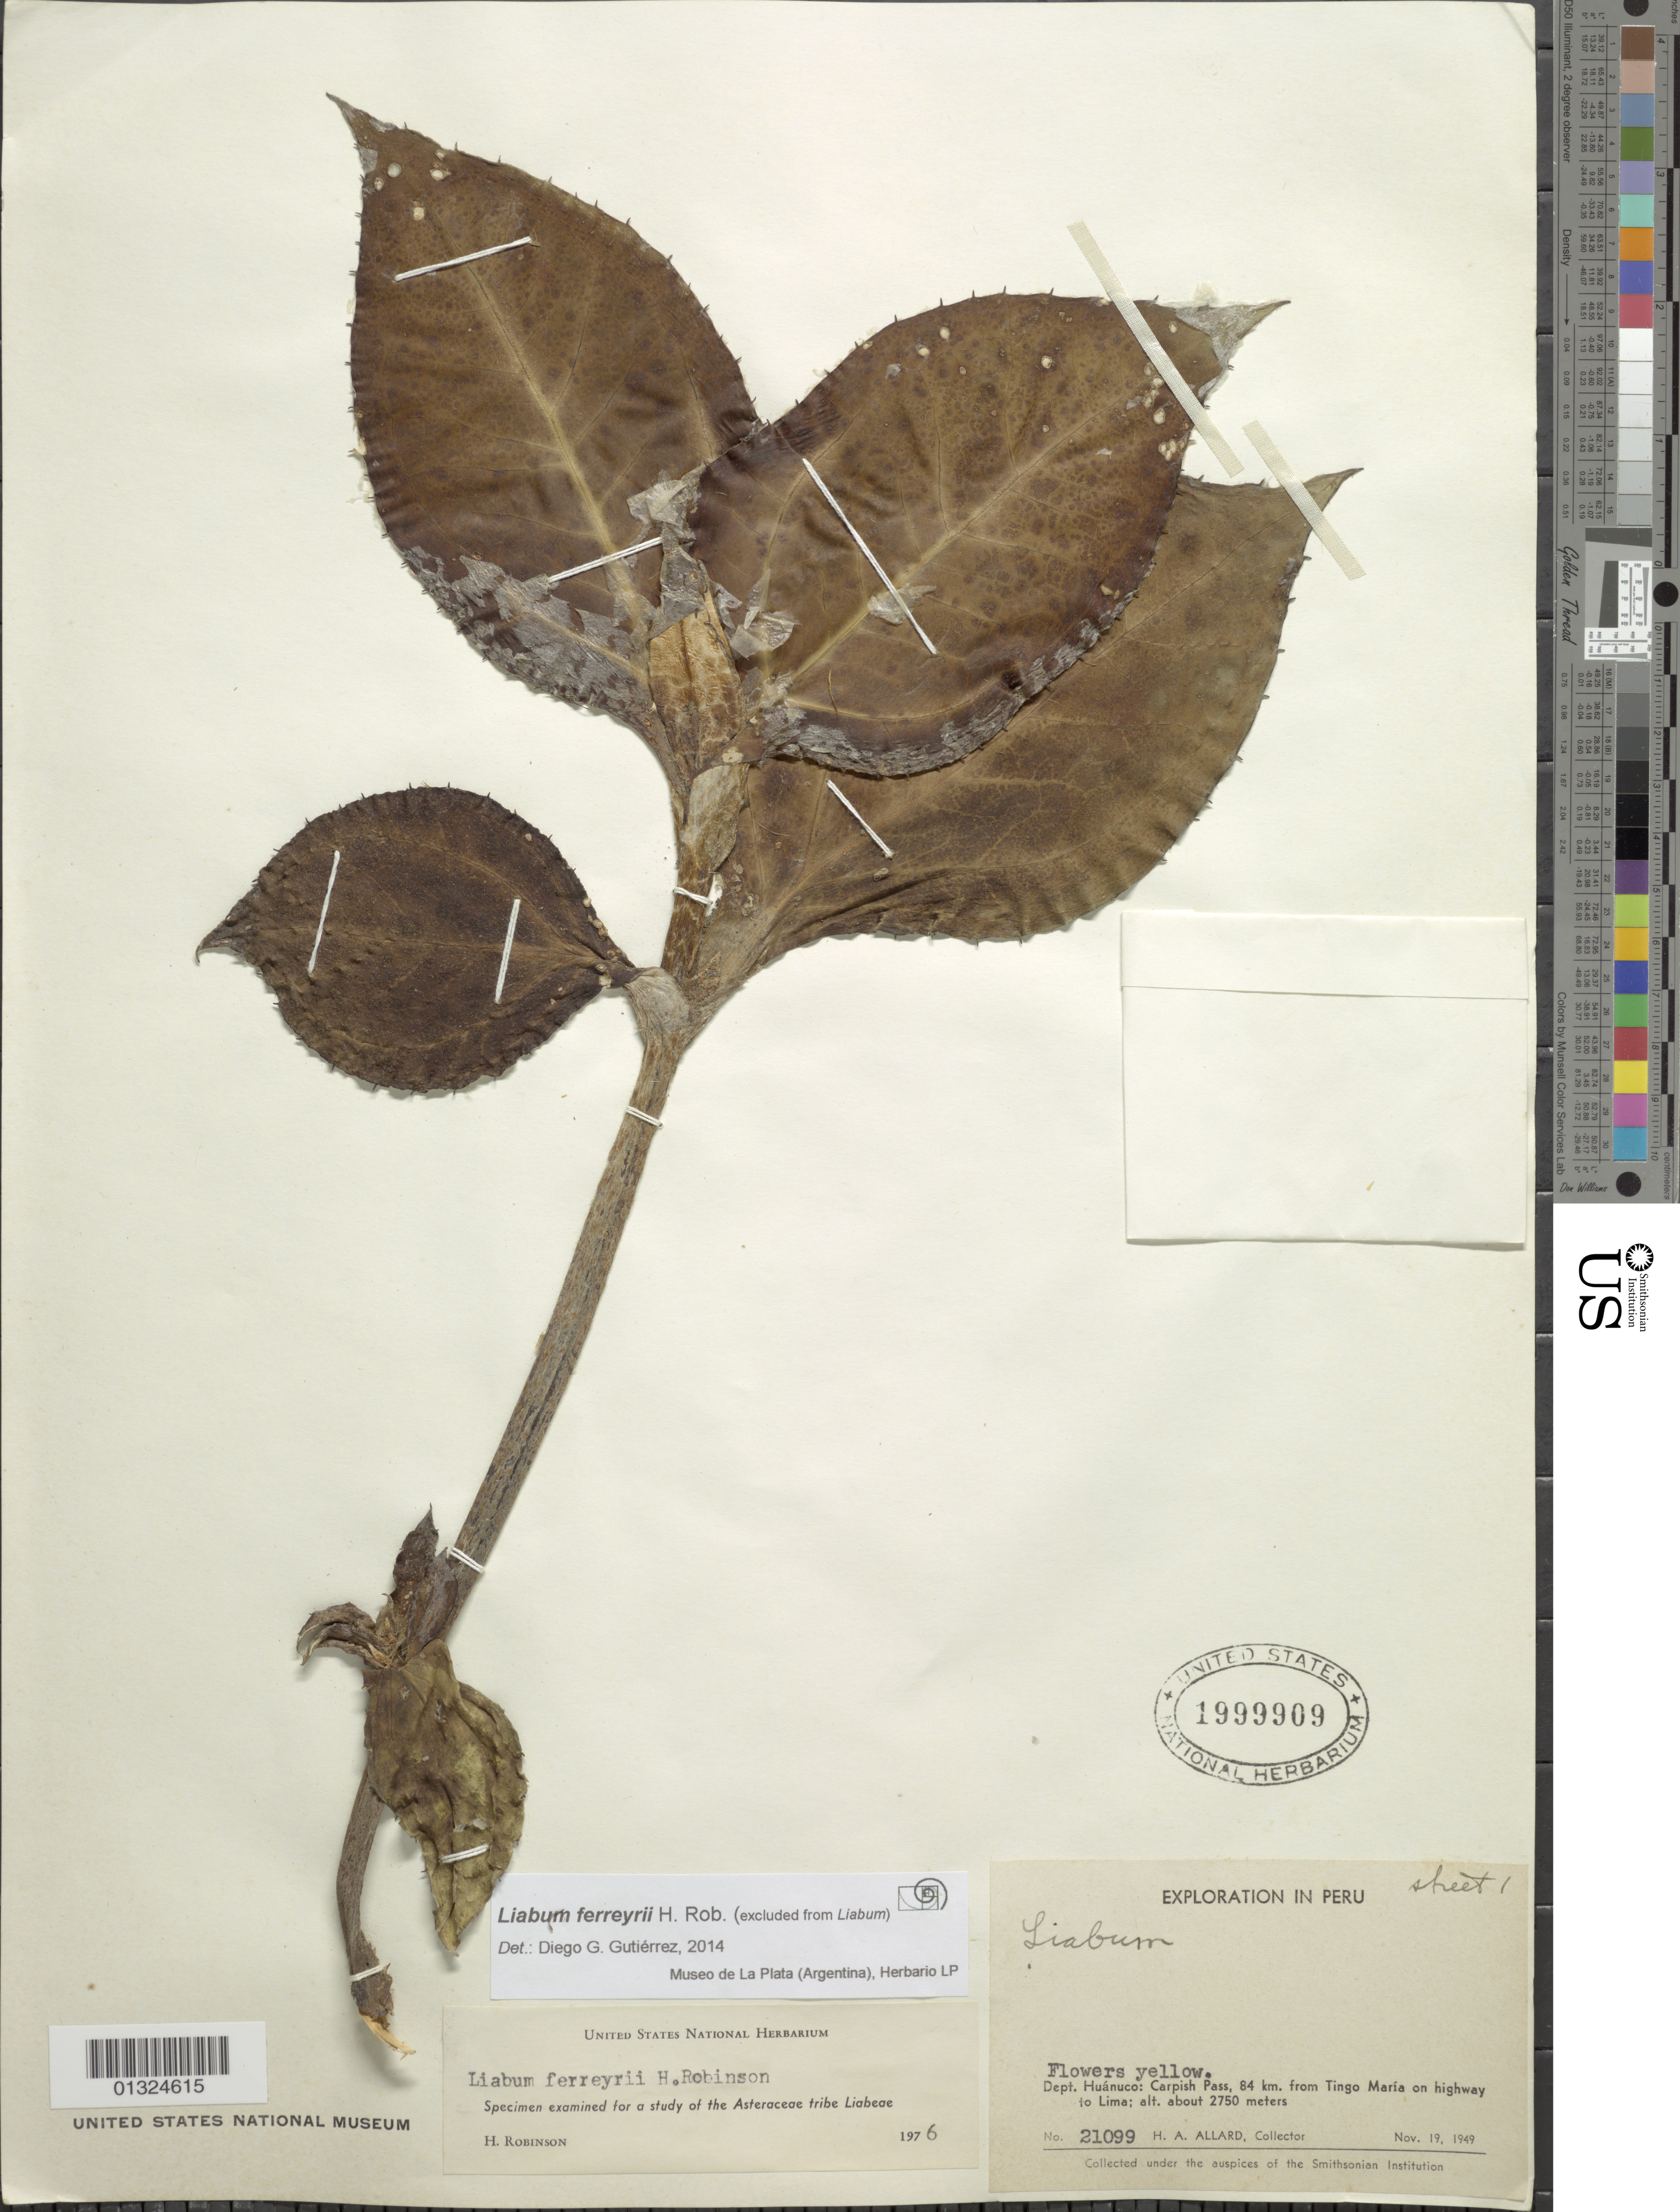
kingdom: Plantae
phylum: Tracheophyta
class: Magnoliopsida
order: Asterales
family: Asteraceae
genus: Liabum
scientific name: Liabum ferreyrae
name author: H. Rob.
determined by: Gutierrez, D. G.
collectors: H. A. Allard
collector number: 21099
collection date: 1949-11-19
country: Peru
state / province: Huánuco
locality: Carpish Pass, 84 km from Tingo Maria on Hwy to Lima.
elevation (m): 2750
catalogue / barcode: US 1999909